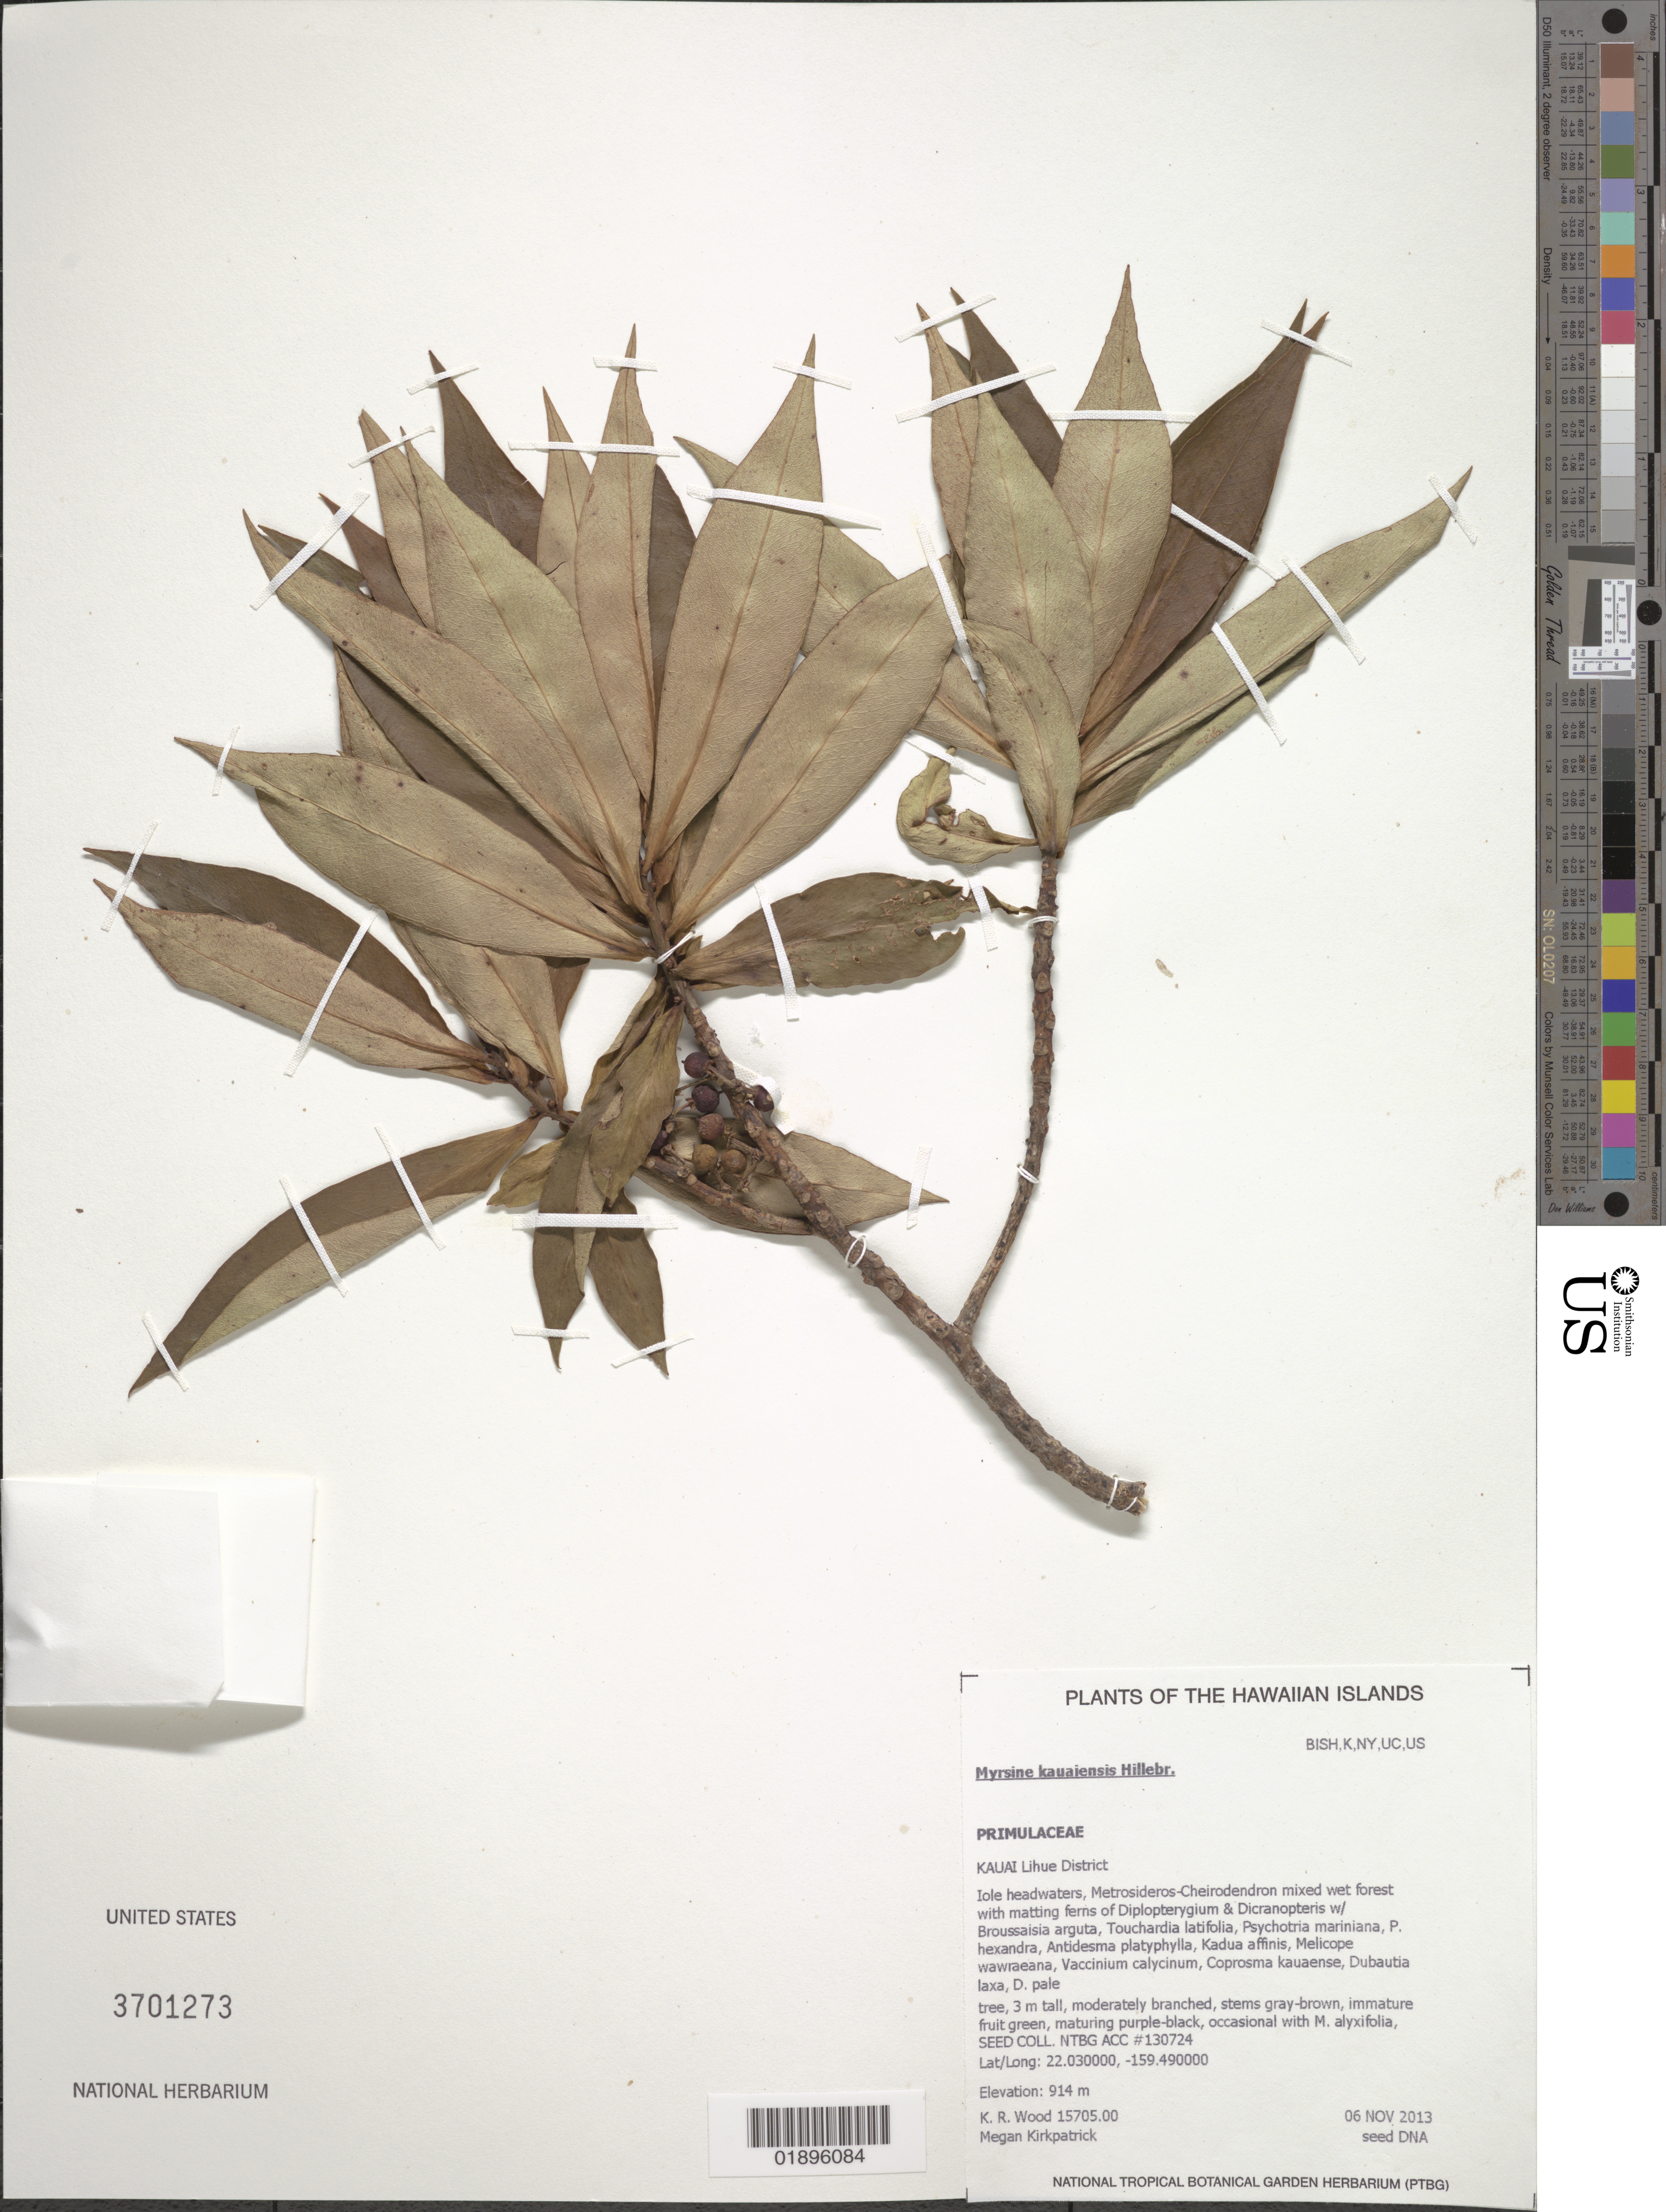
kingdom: Plantae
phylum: Tracheophyta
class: Magnoliopsida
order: Ericales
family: Primulaceae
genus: Myrsine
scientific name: Myrsine kauaiensis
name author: Hillebr.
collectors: K. R. Wood & M. Kirkpatrick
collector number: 15705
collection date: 2013-11-06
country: United States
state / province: Hawaii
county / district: Kauai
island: Kaua'i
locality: Lihue District, Iole headwaters.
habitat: Mixed wet forest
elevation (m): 914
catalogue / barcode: US 3701273